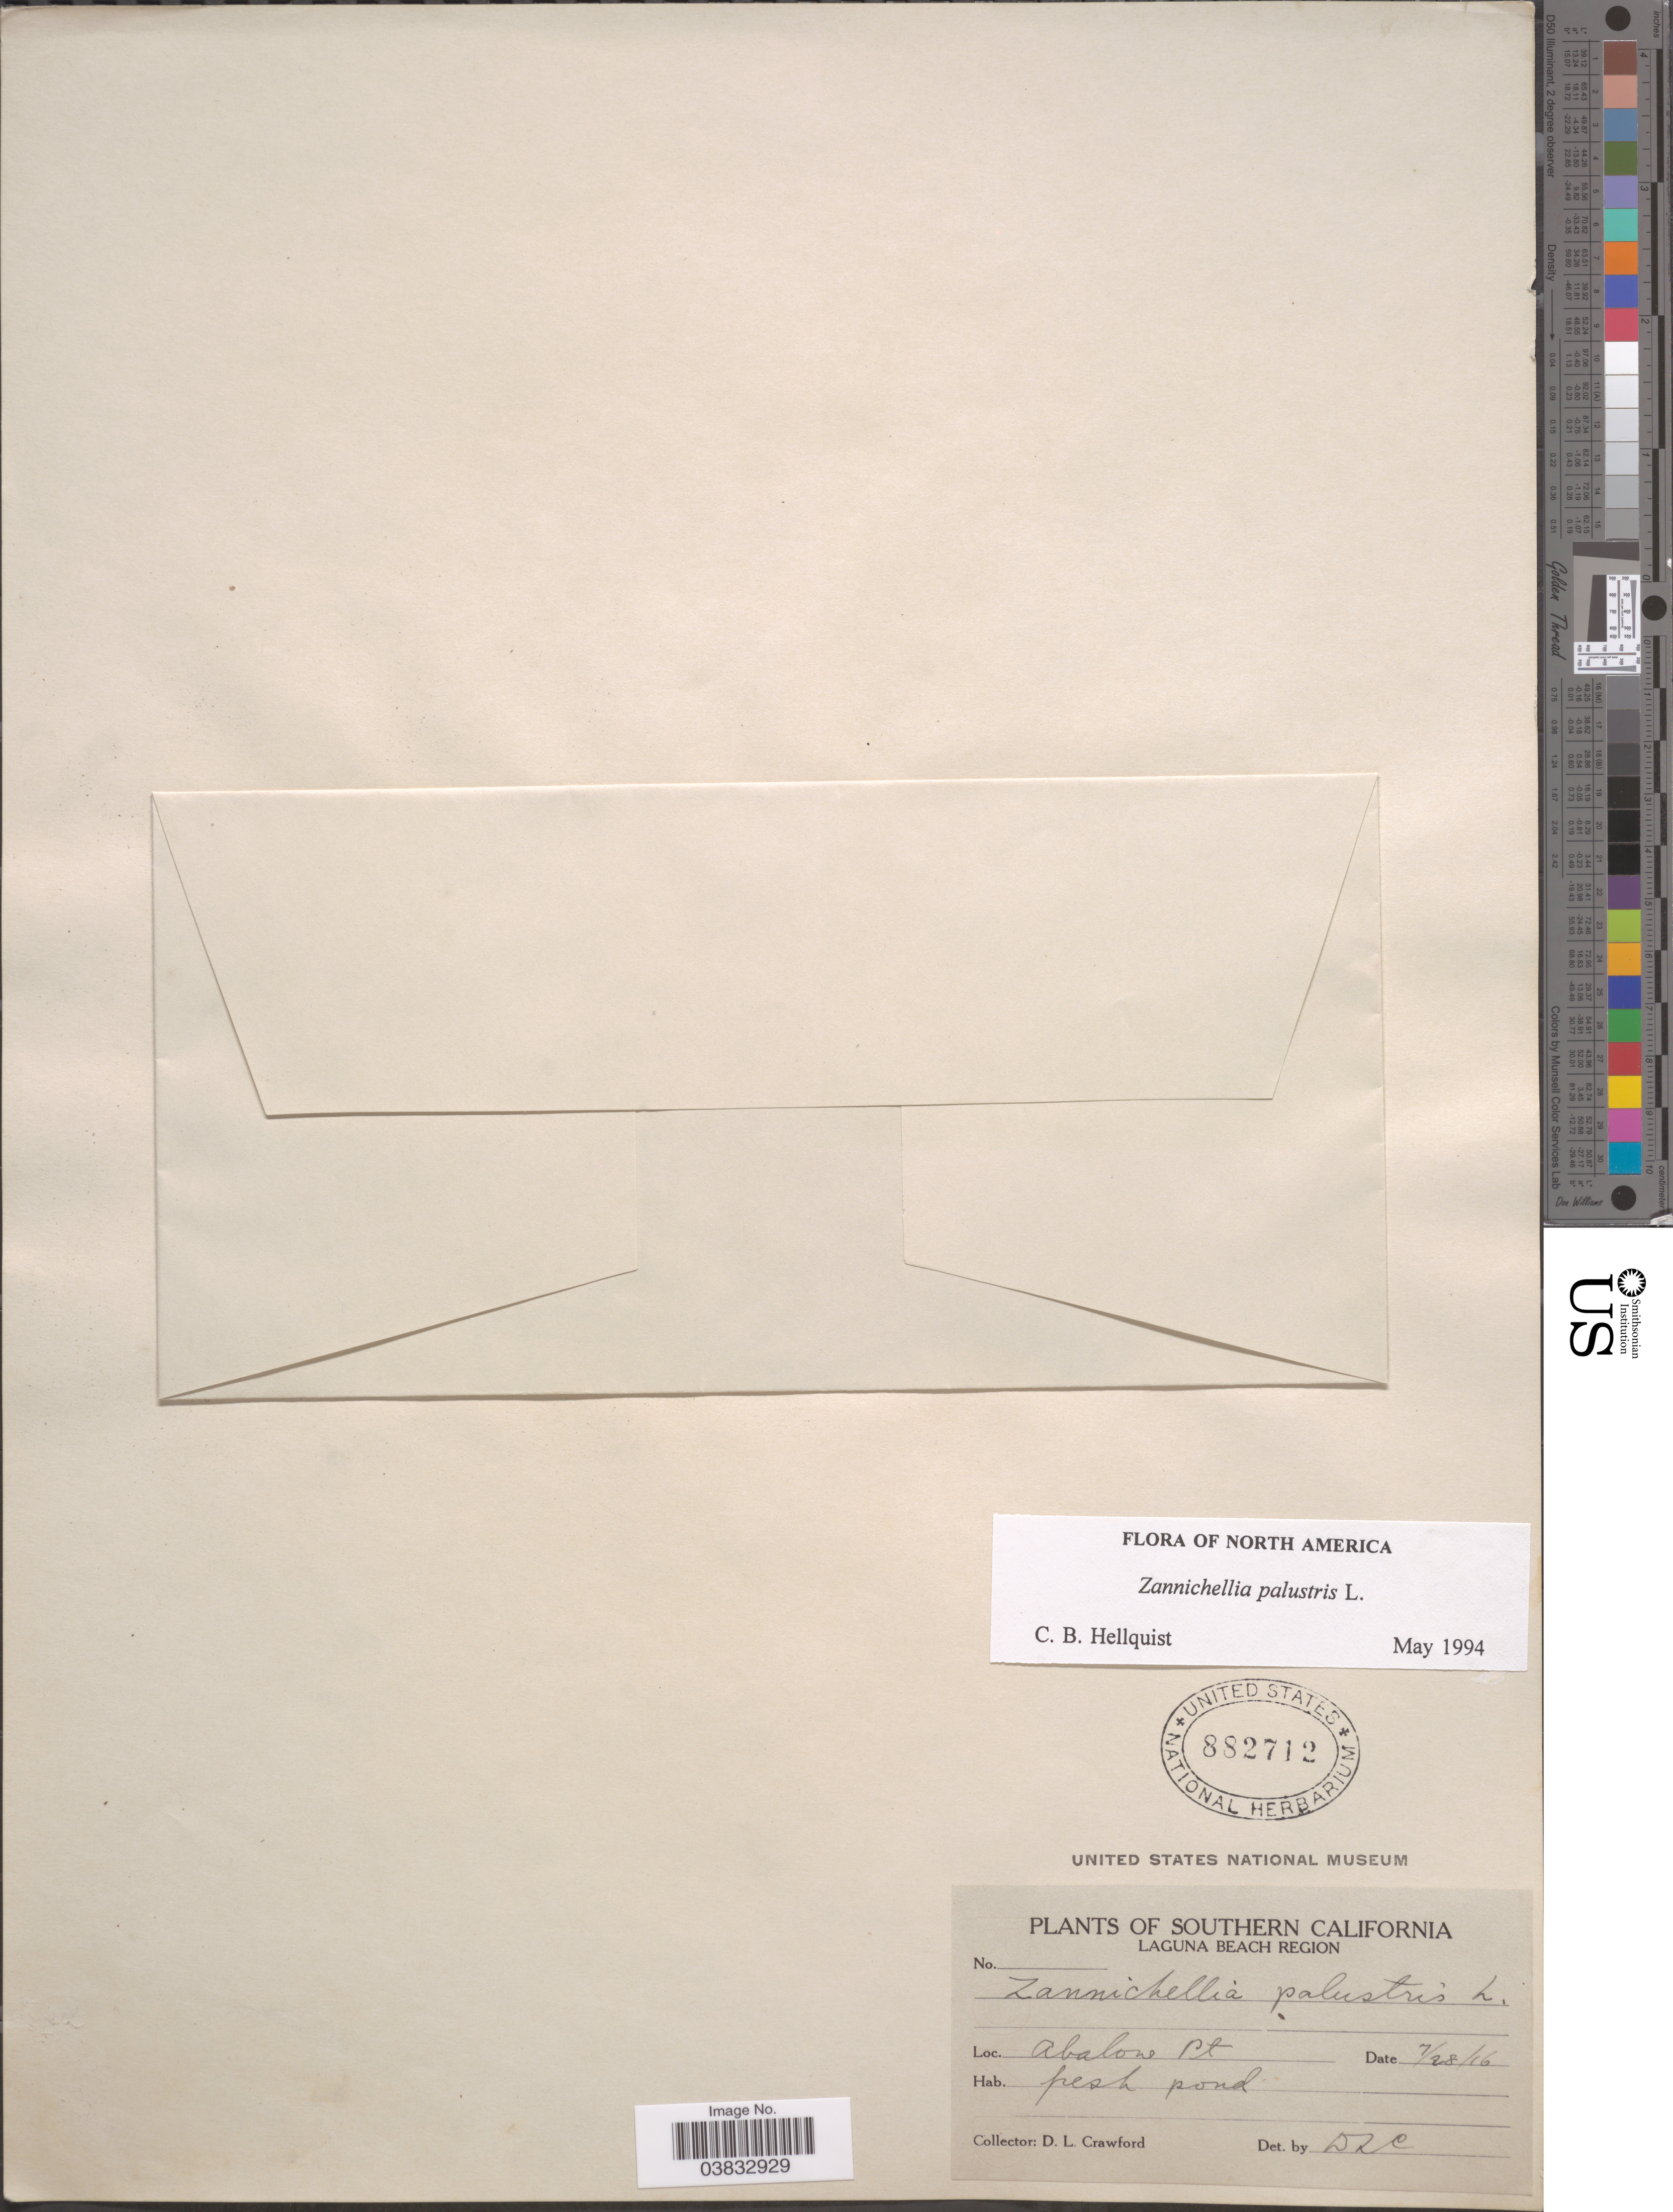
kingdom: Plantae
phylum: Tracheophyta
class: Liliopsida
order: Alismatales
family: Potamogetonaceae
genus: Zannichellia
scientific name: Zannichellia palustris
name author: L.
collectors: D. L. Crawford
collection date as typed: Transcribed d/m/y: 28/7/16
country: United States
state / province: California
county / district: Orange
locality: Southern California. Laguna Beach Region. Abalone Pt.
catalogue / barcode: US 882712